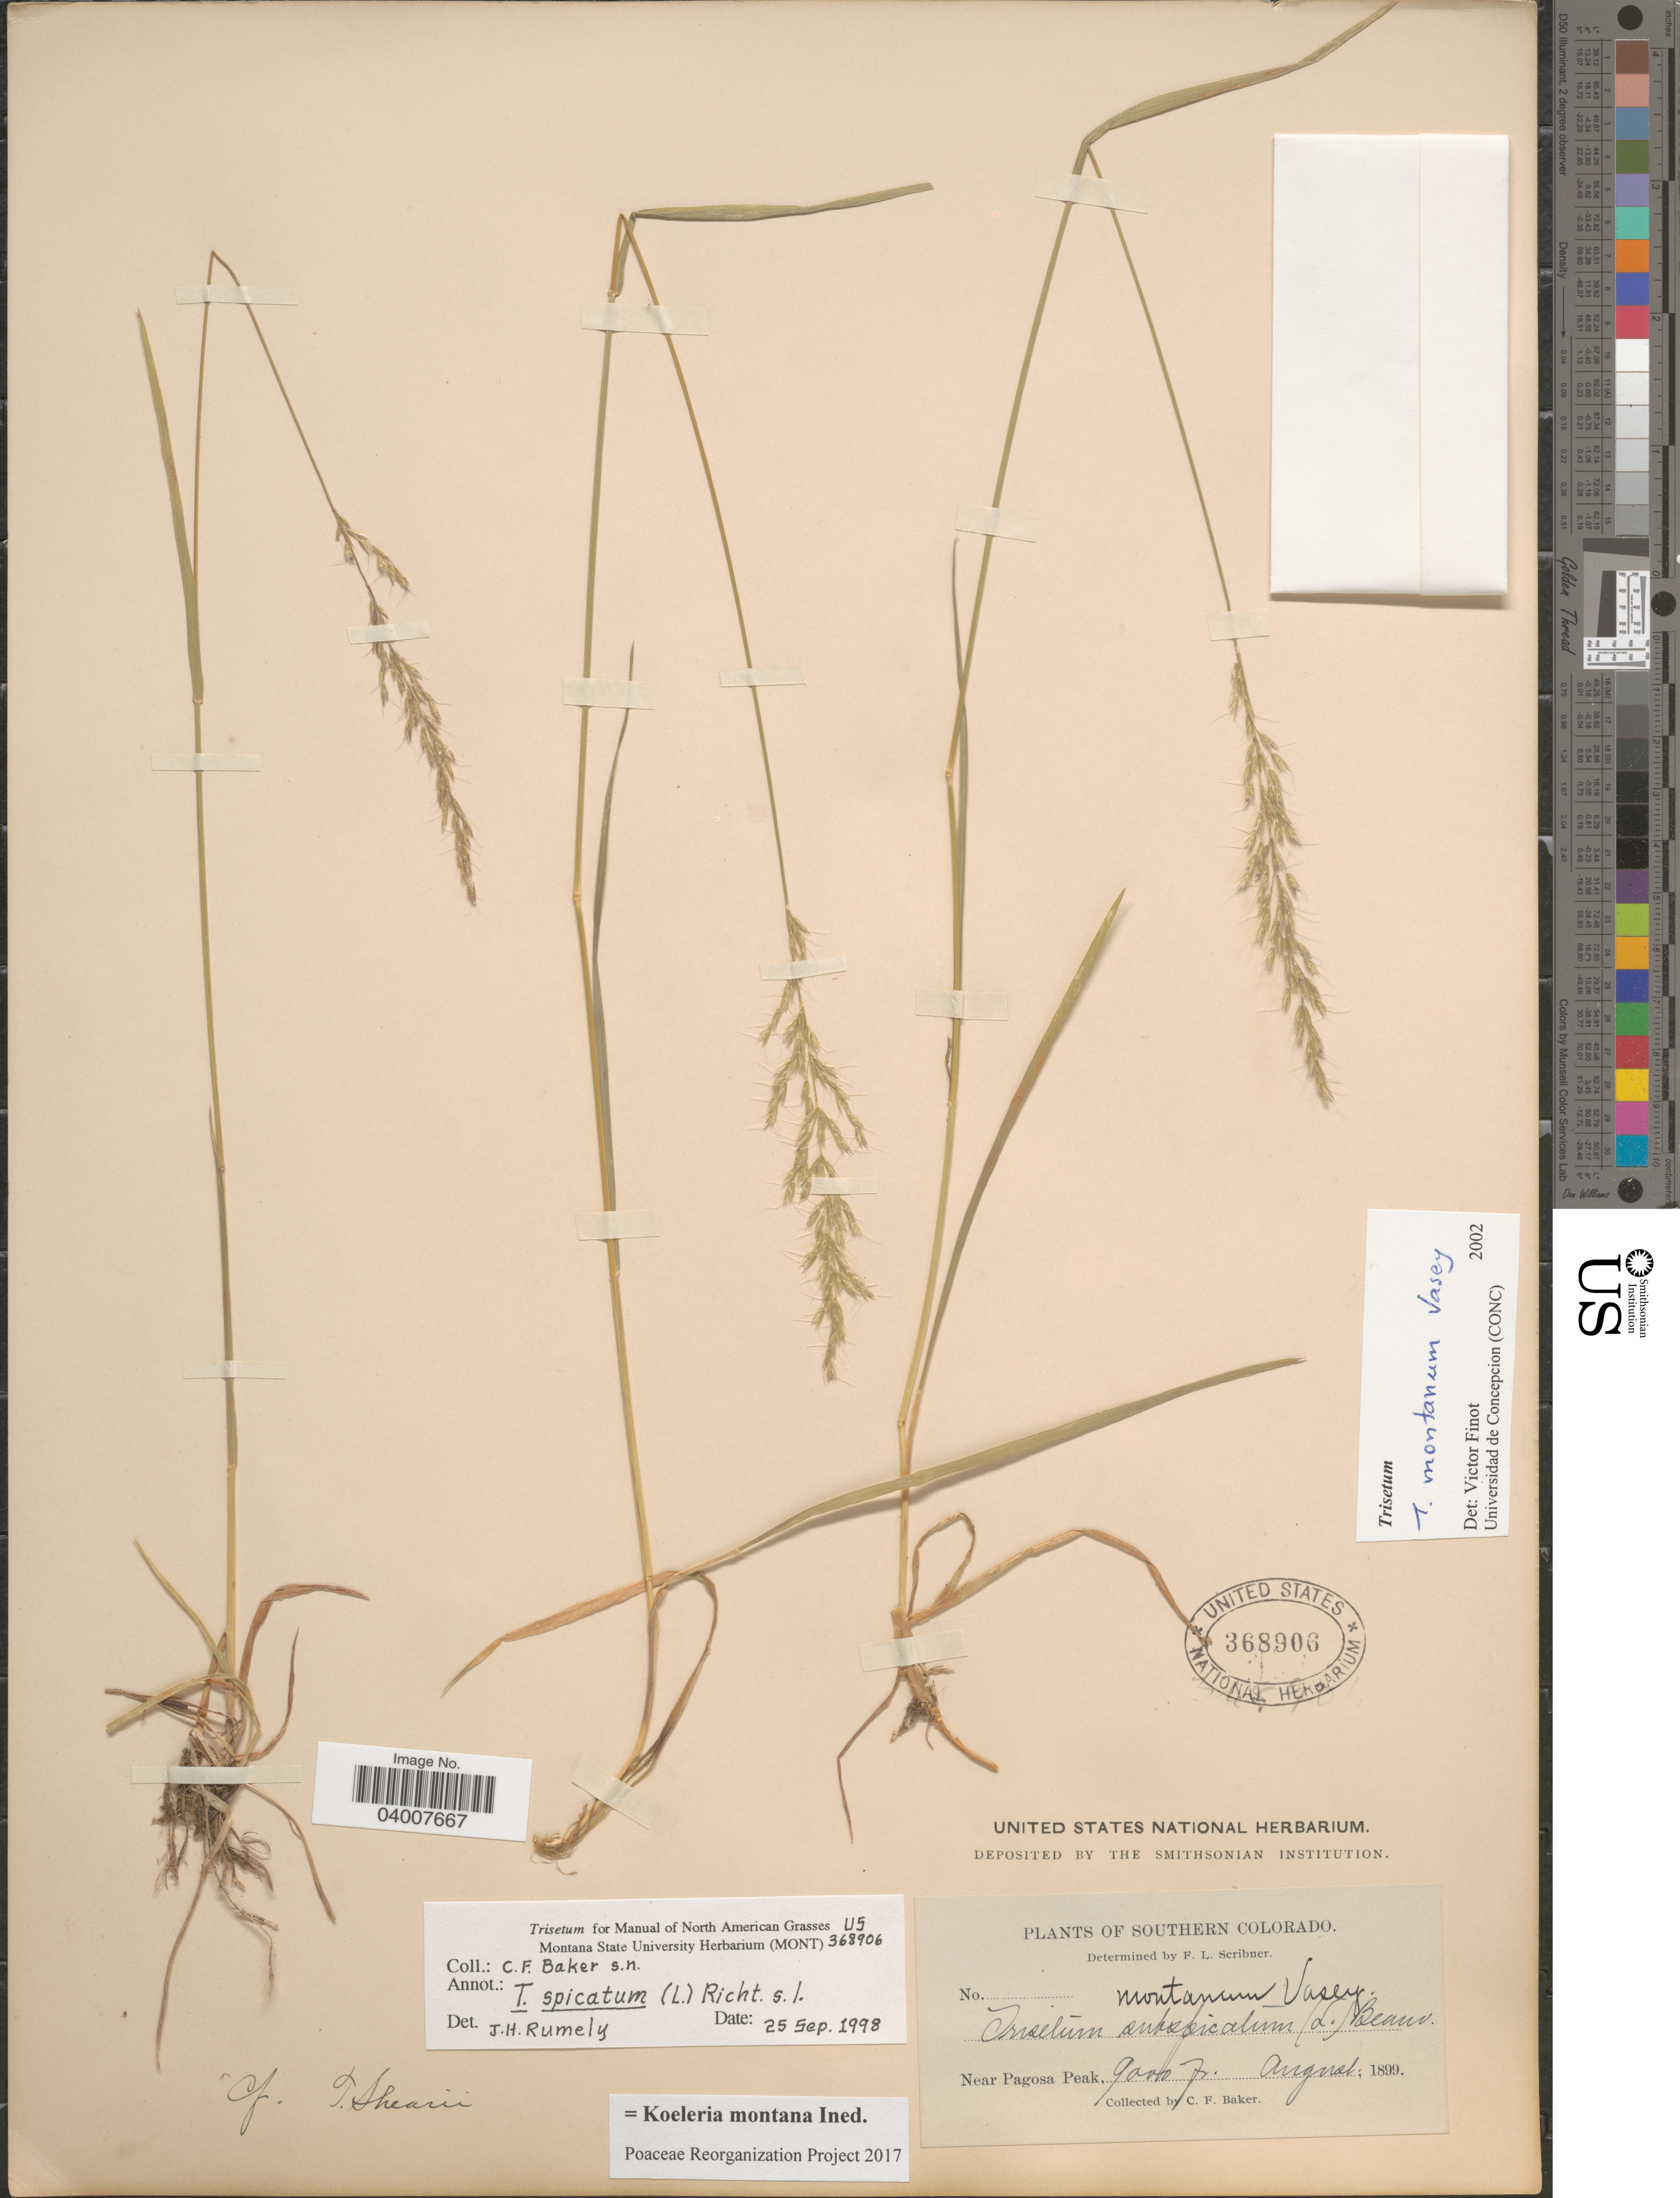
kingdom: Plantae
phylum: Tracheophyta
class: Liliopsida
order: Poales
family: Poaceae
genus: Koeleria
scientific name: Koeleria montana ined.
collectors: C. F. Baker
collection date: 1899-08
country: United States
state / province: Colorado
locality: Southern Colorado. Near Pagosa Peak.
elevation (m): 2743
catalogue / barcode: US 368906